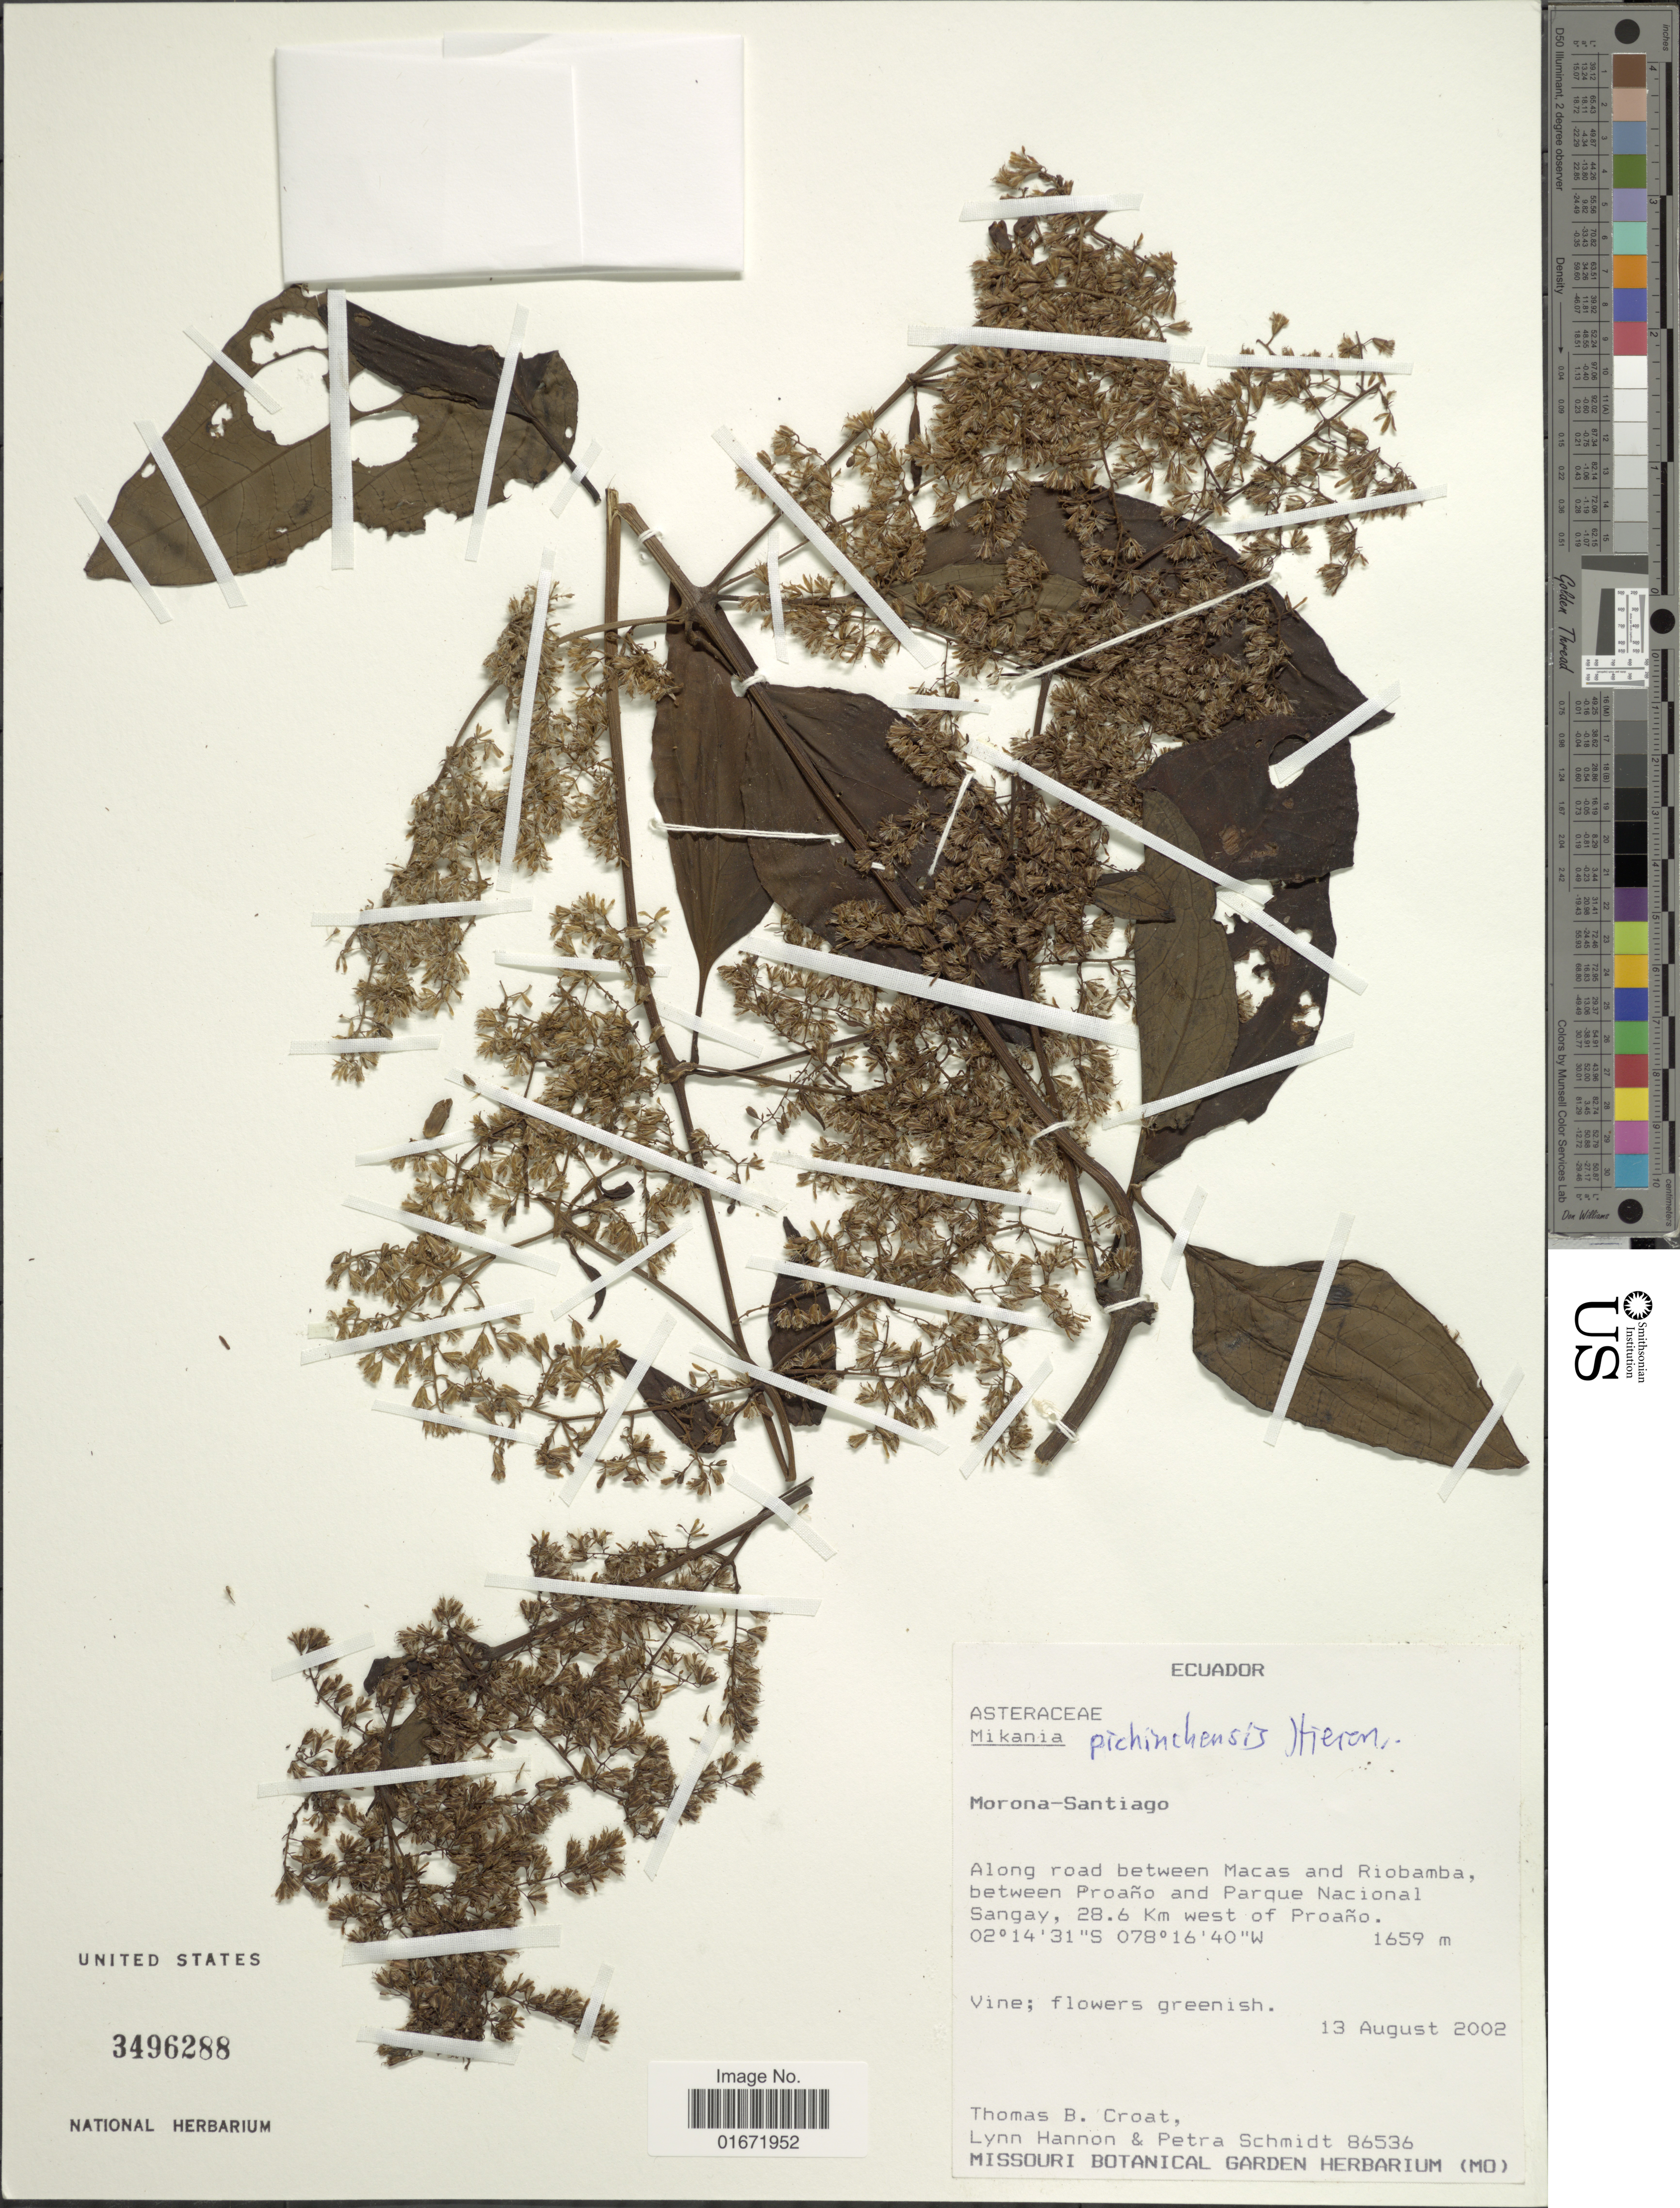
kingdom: Plantae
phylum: Tracheophyta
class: Magnoliopsida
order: Asterales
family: Asteraceae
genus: Mikania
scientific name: Mikania pichinchensis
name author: Hieron.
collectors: T. B. Croat, L. Hannon & P. Schmidt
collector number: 86536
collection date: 2002-08-13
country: Ecuador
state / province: Morona-Santiago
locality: Morona-Santiago. Along road between Macas and Riobamba, between Proaño and Parque Nacional Sangay, 28.6 Km west of Proaño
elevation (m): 1659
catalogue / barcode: US 3496288